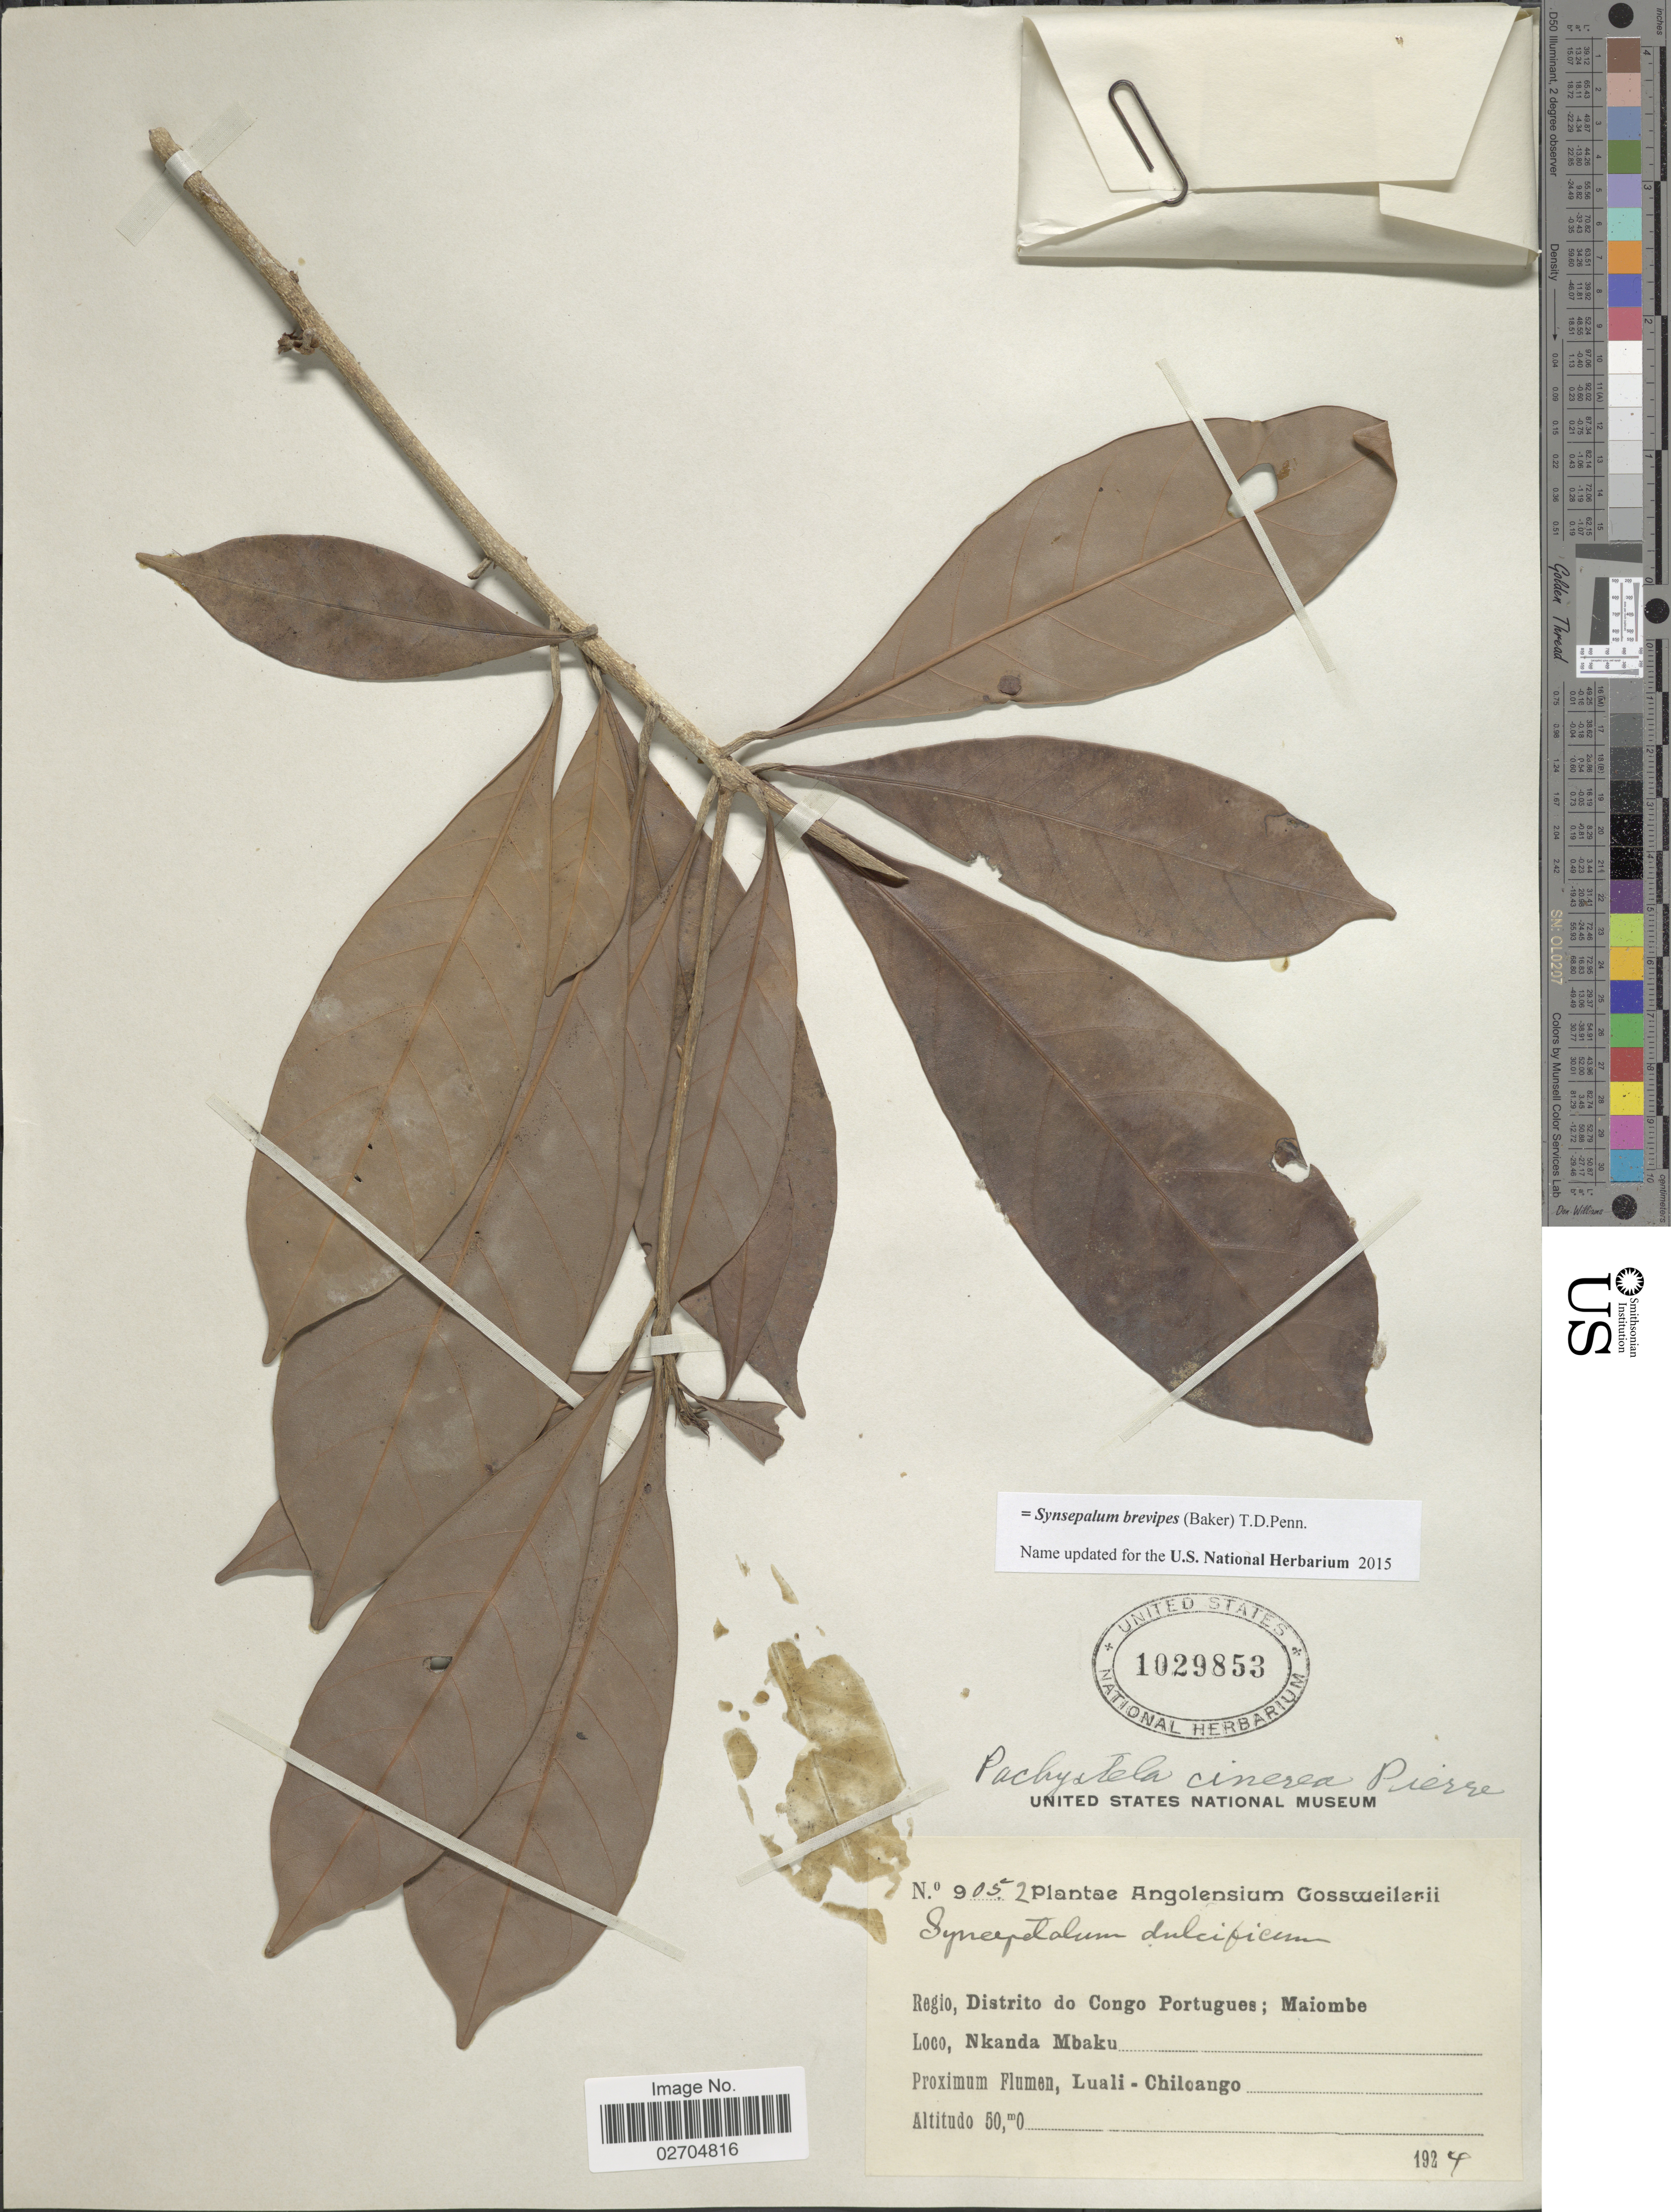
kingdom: Plantae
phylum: Tracheophyta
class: Magnoliopsida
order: Ericales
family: Sapotaceae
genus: Synsepalum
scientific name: Synsepalum brevipes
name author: (Baker) T.D. Penn.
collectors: -. Gossweiler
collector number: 9052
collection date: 1924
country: Angola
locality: Angolensium. Regio, Distrito do Congo Portugues; Maiombe. Nkanda Mbaku. Luali-Chiloango.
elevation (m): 50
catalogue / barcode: US 1029853